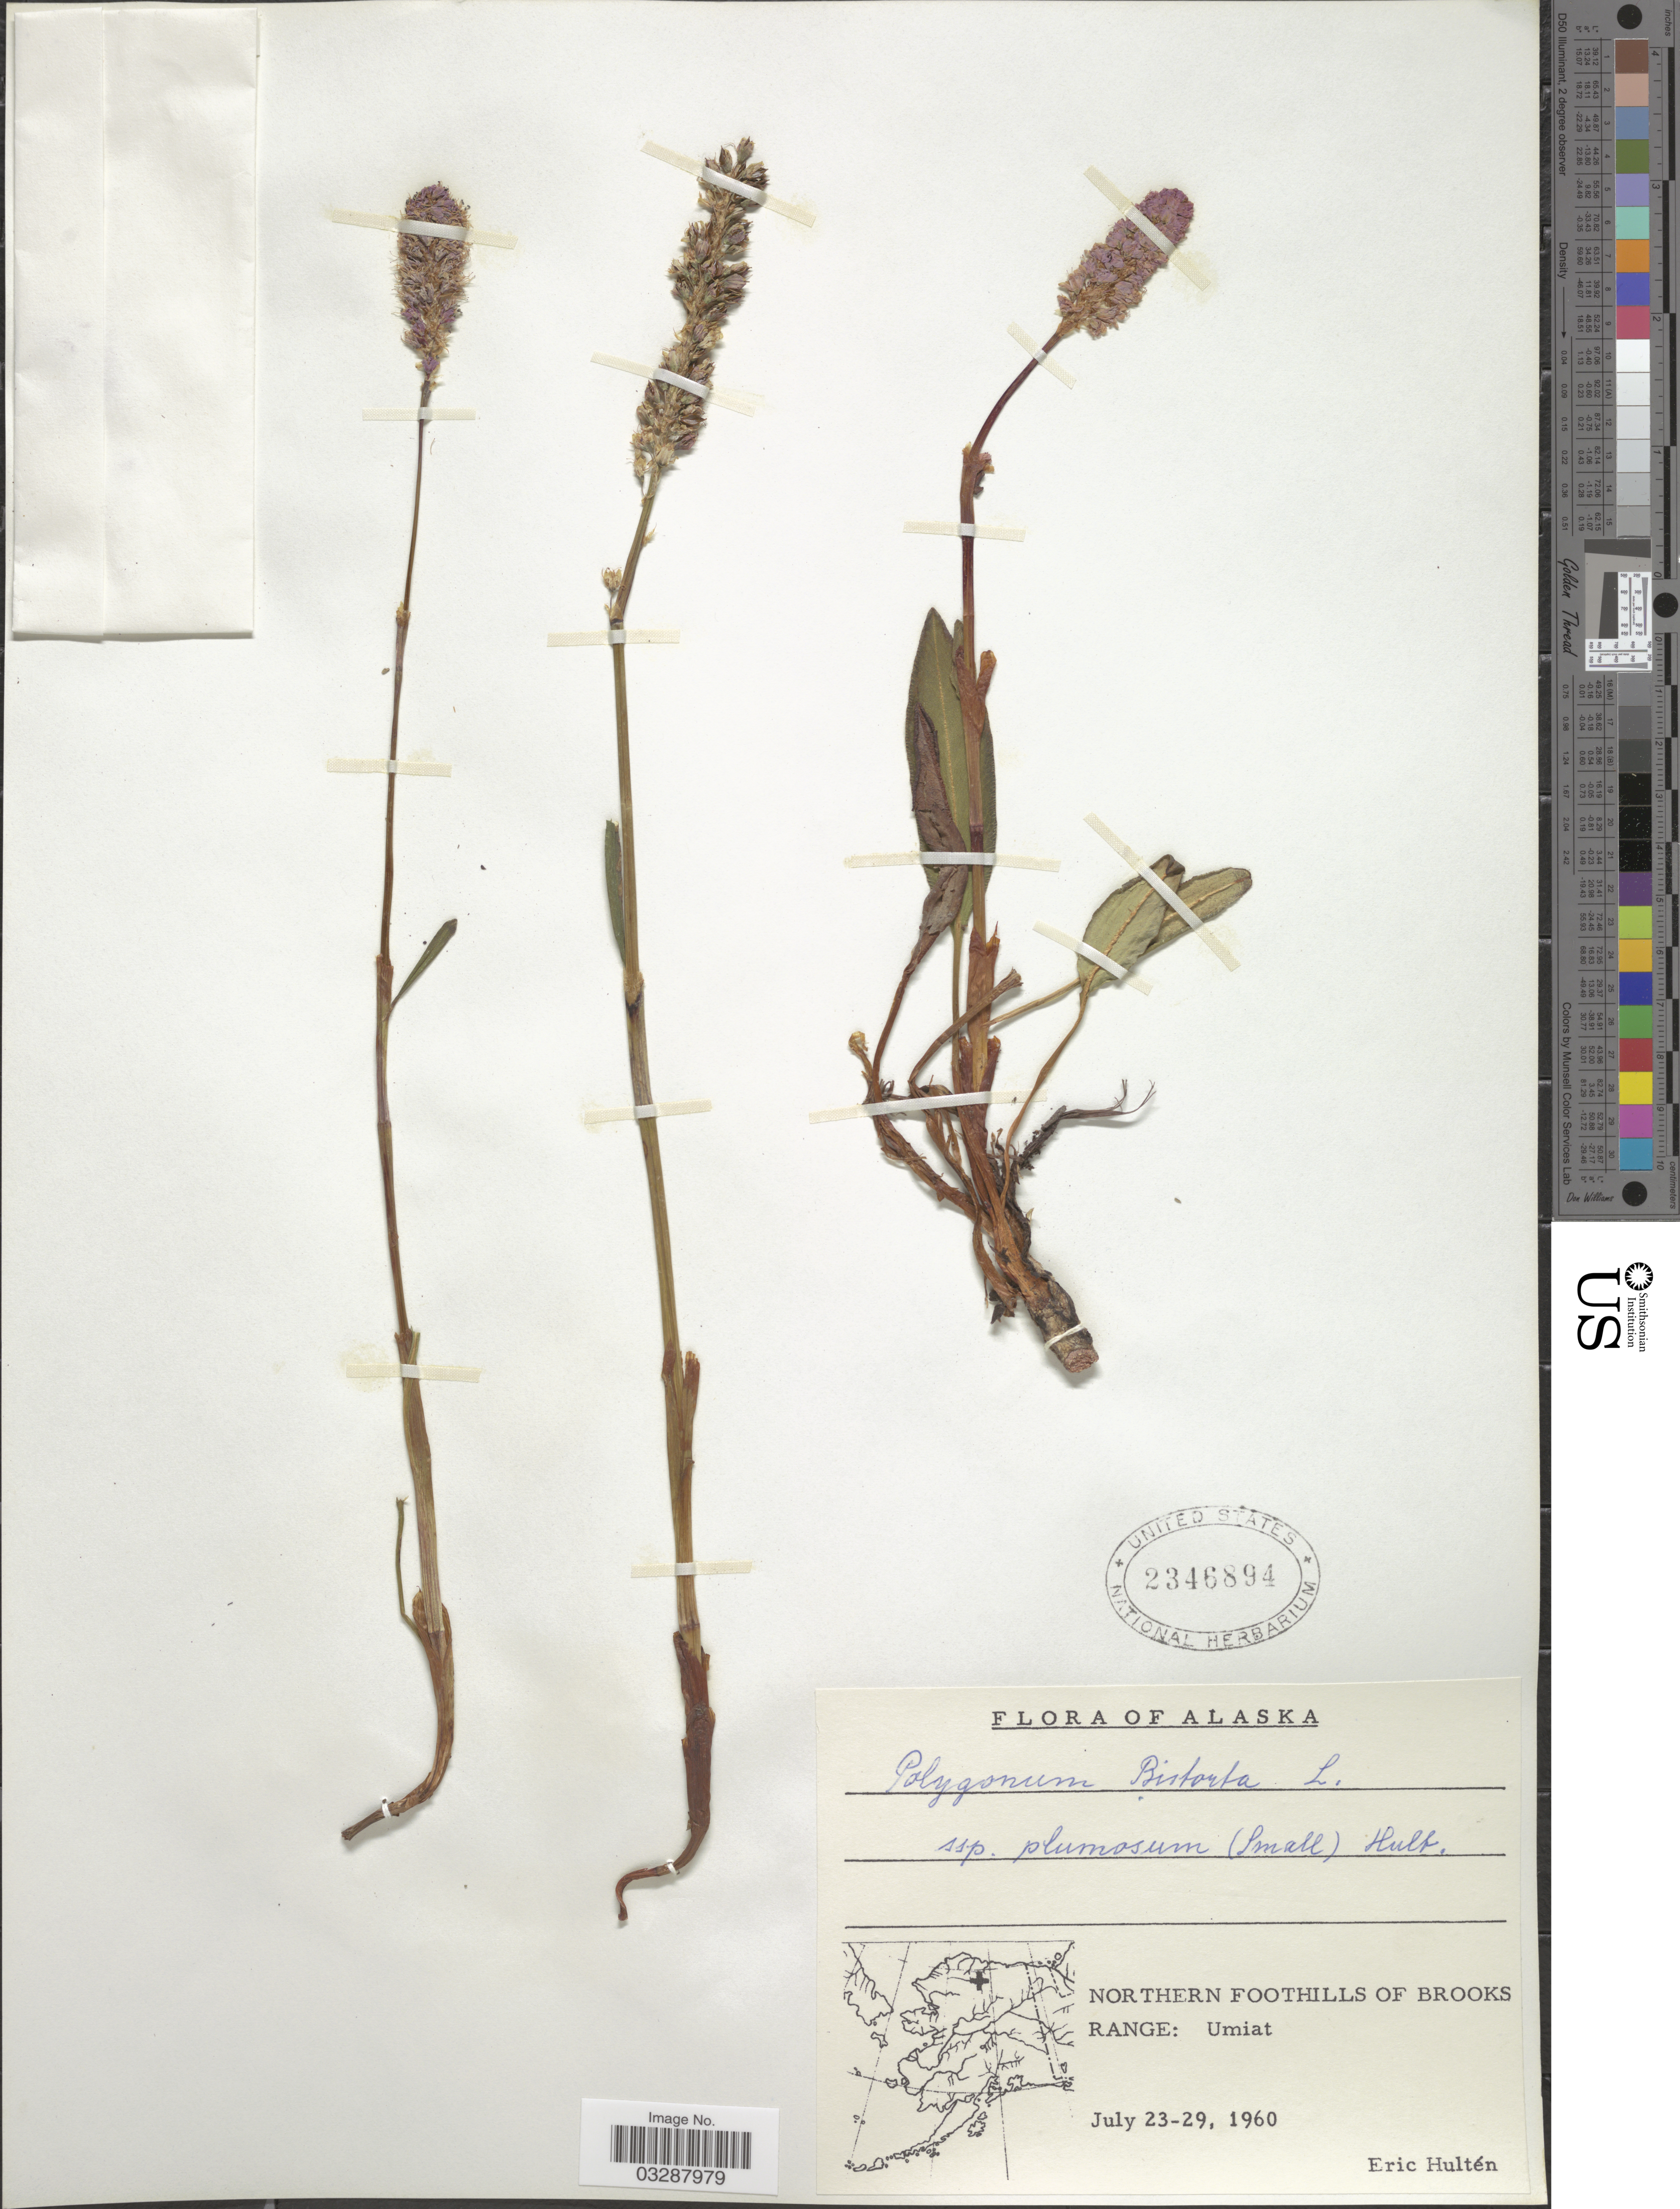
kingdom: Plantae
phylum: Tracheophyta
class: Magnoliopsida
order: Caryophyllales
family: Polygonaceae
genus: Bistorta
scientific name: Bistorta plumosa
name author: (Small) Greene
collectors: E. G. Hultén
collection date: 1960-07-23/1960-07-29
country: United States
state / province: Alaska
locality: Northern Foothills of Brooks Range: Umiat.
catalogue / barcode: US 2346894